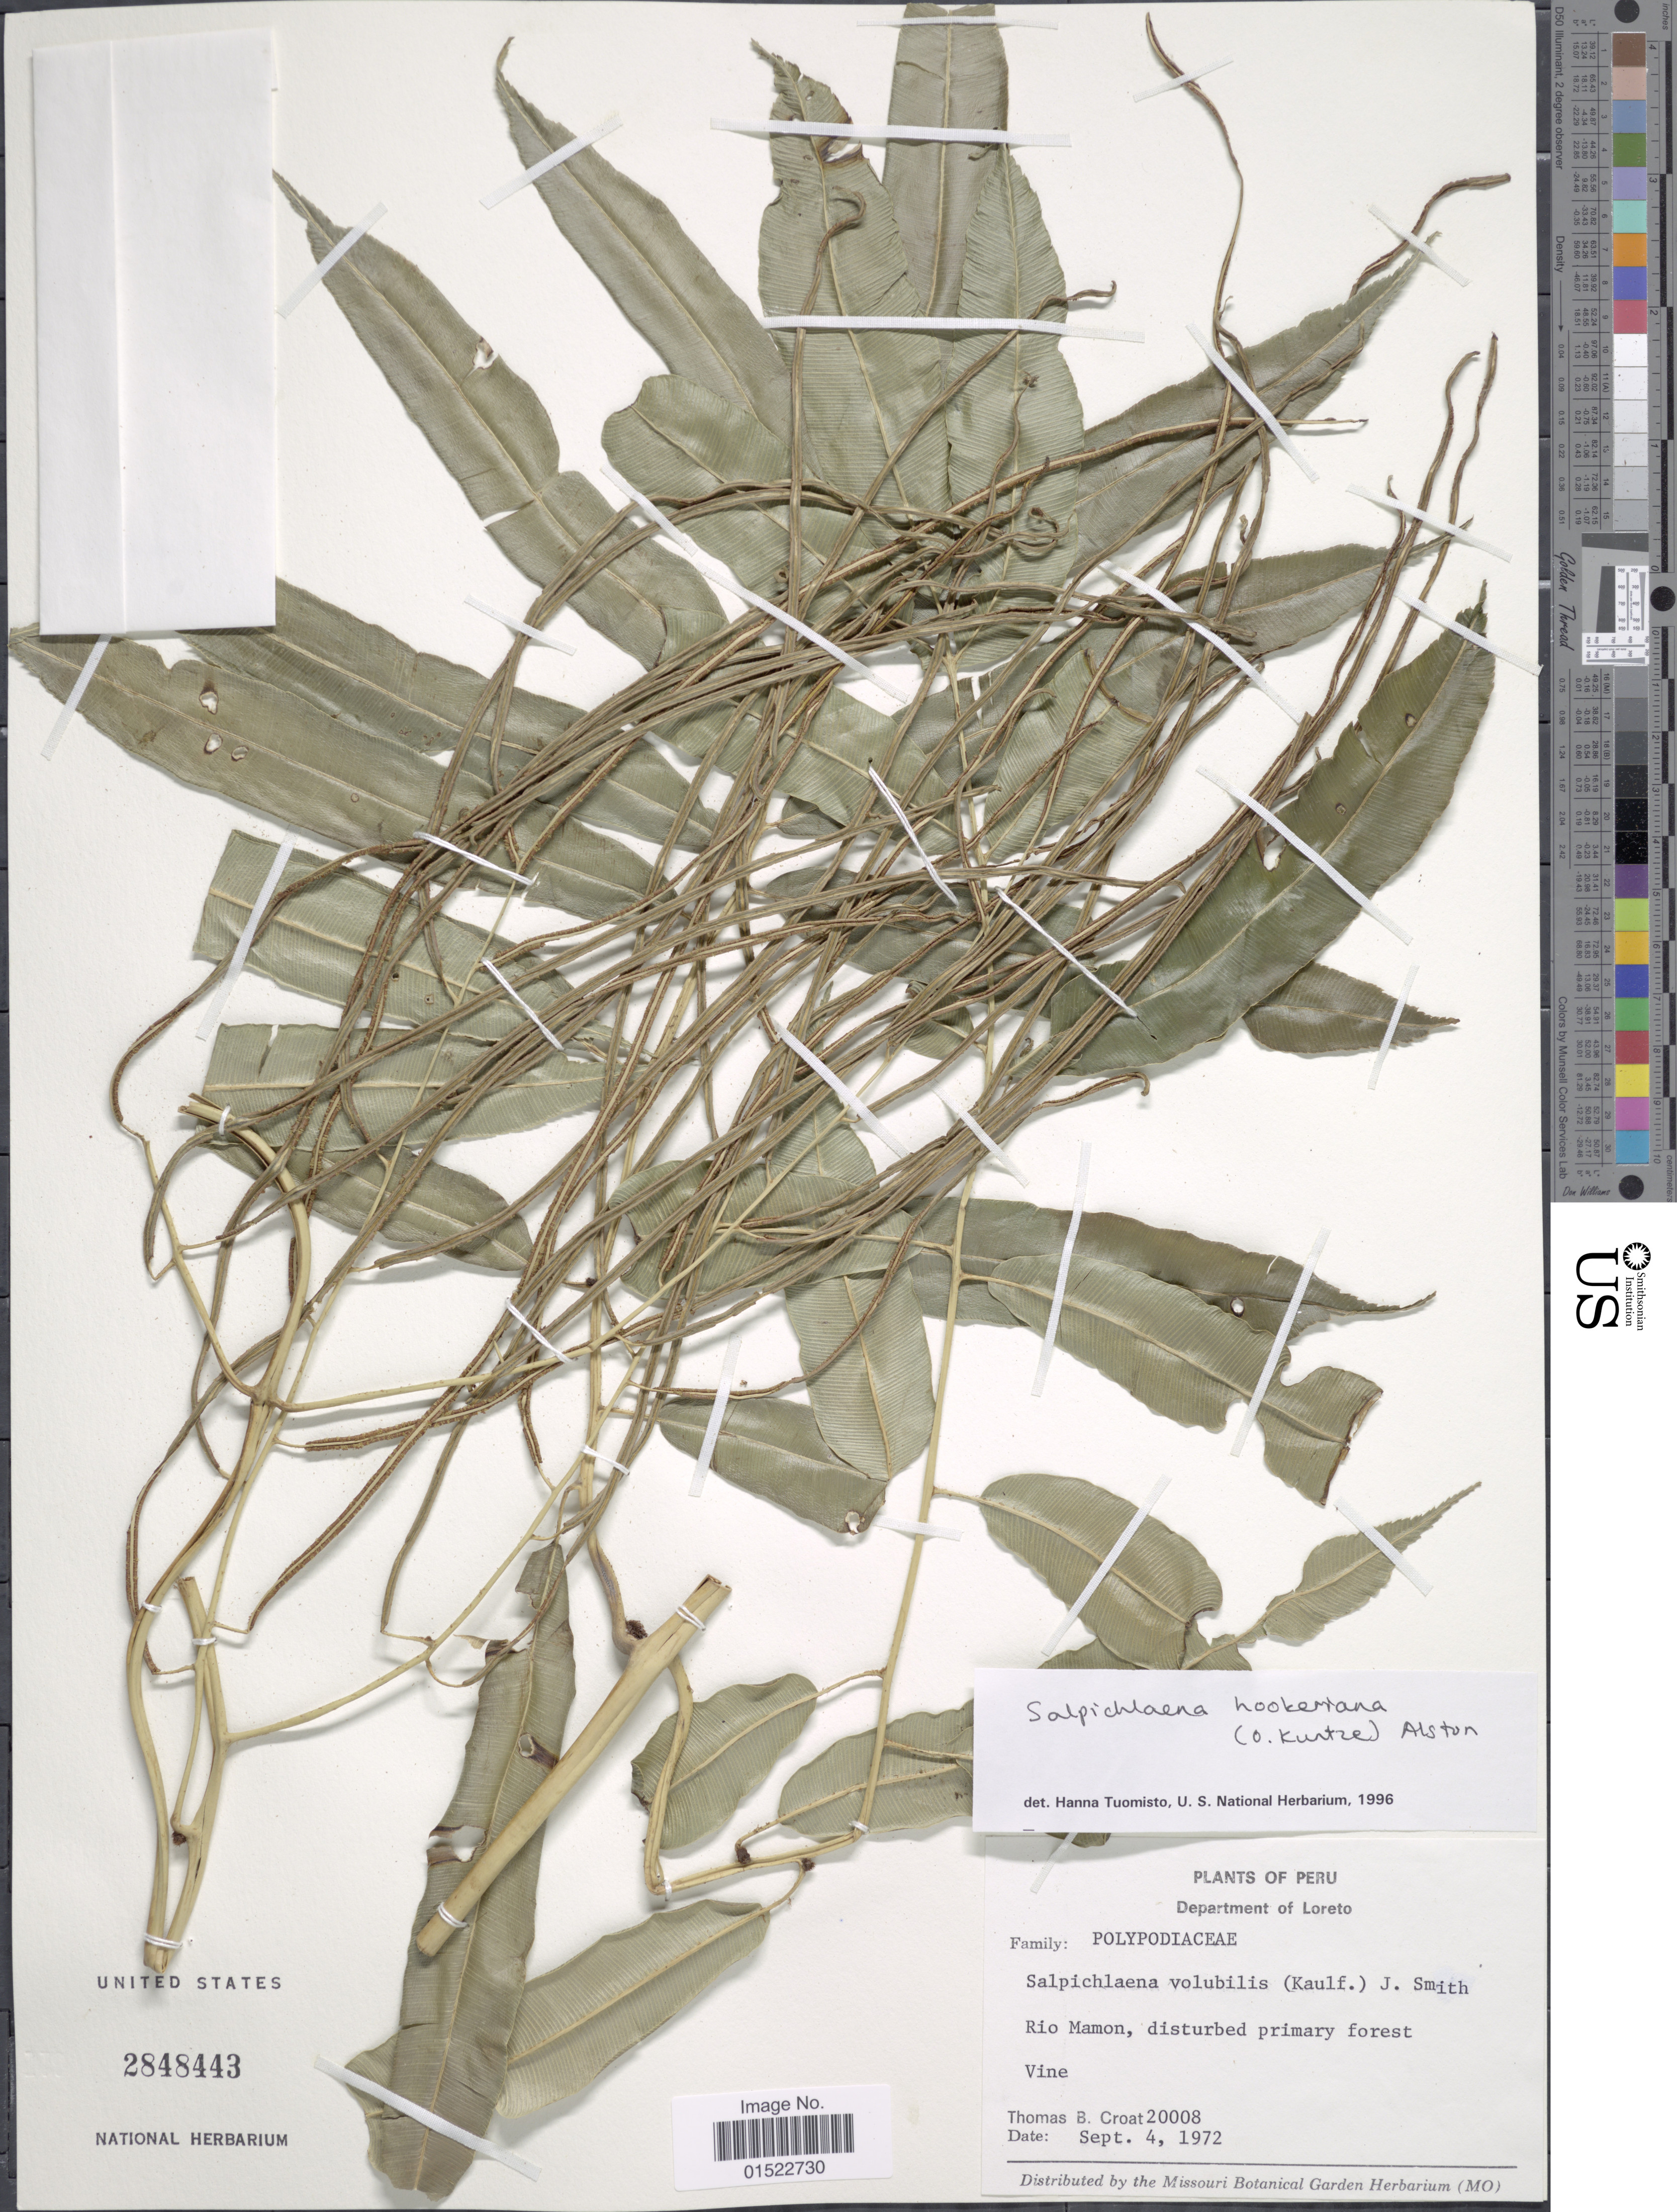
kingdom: Plantae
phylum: Tracheophyta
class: Polypodiopsida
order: Polypodiales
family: Blechnaceae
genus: Salpichlaena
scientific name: Salpichlaena hookeriana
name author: (Kuntze) Alston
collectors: T. B. Croat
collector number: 20008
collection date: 1972-09-04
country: Peru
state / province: Loreto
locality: Rio Mamon, Department Loreto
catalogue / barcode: US 2848443